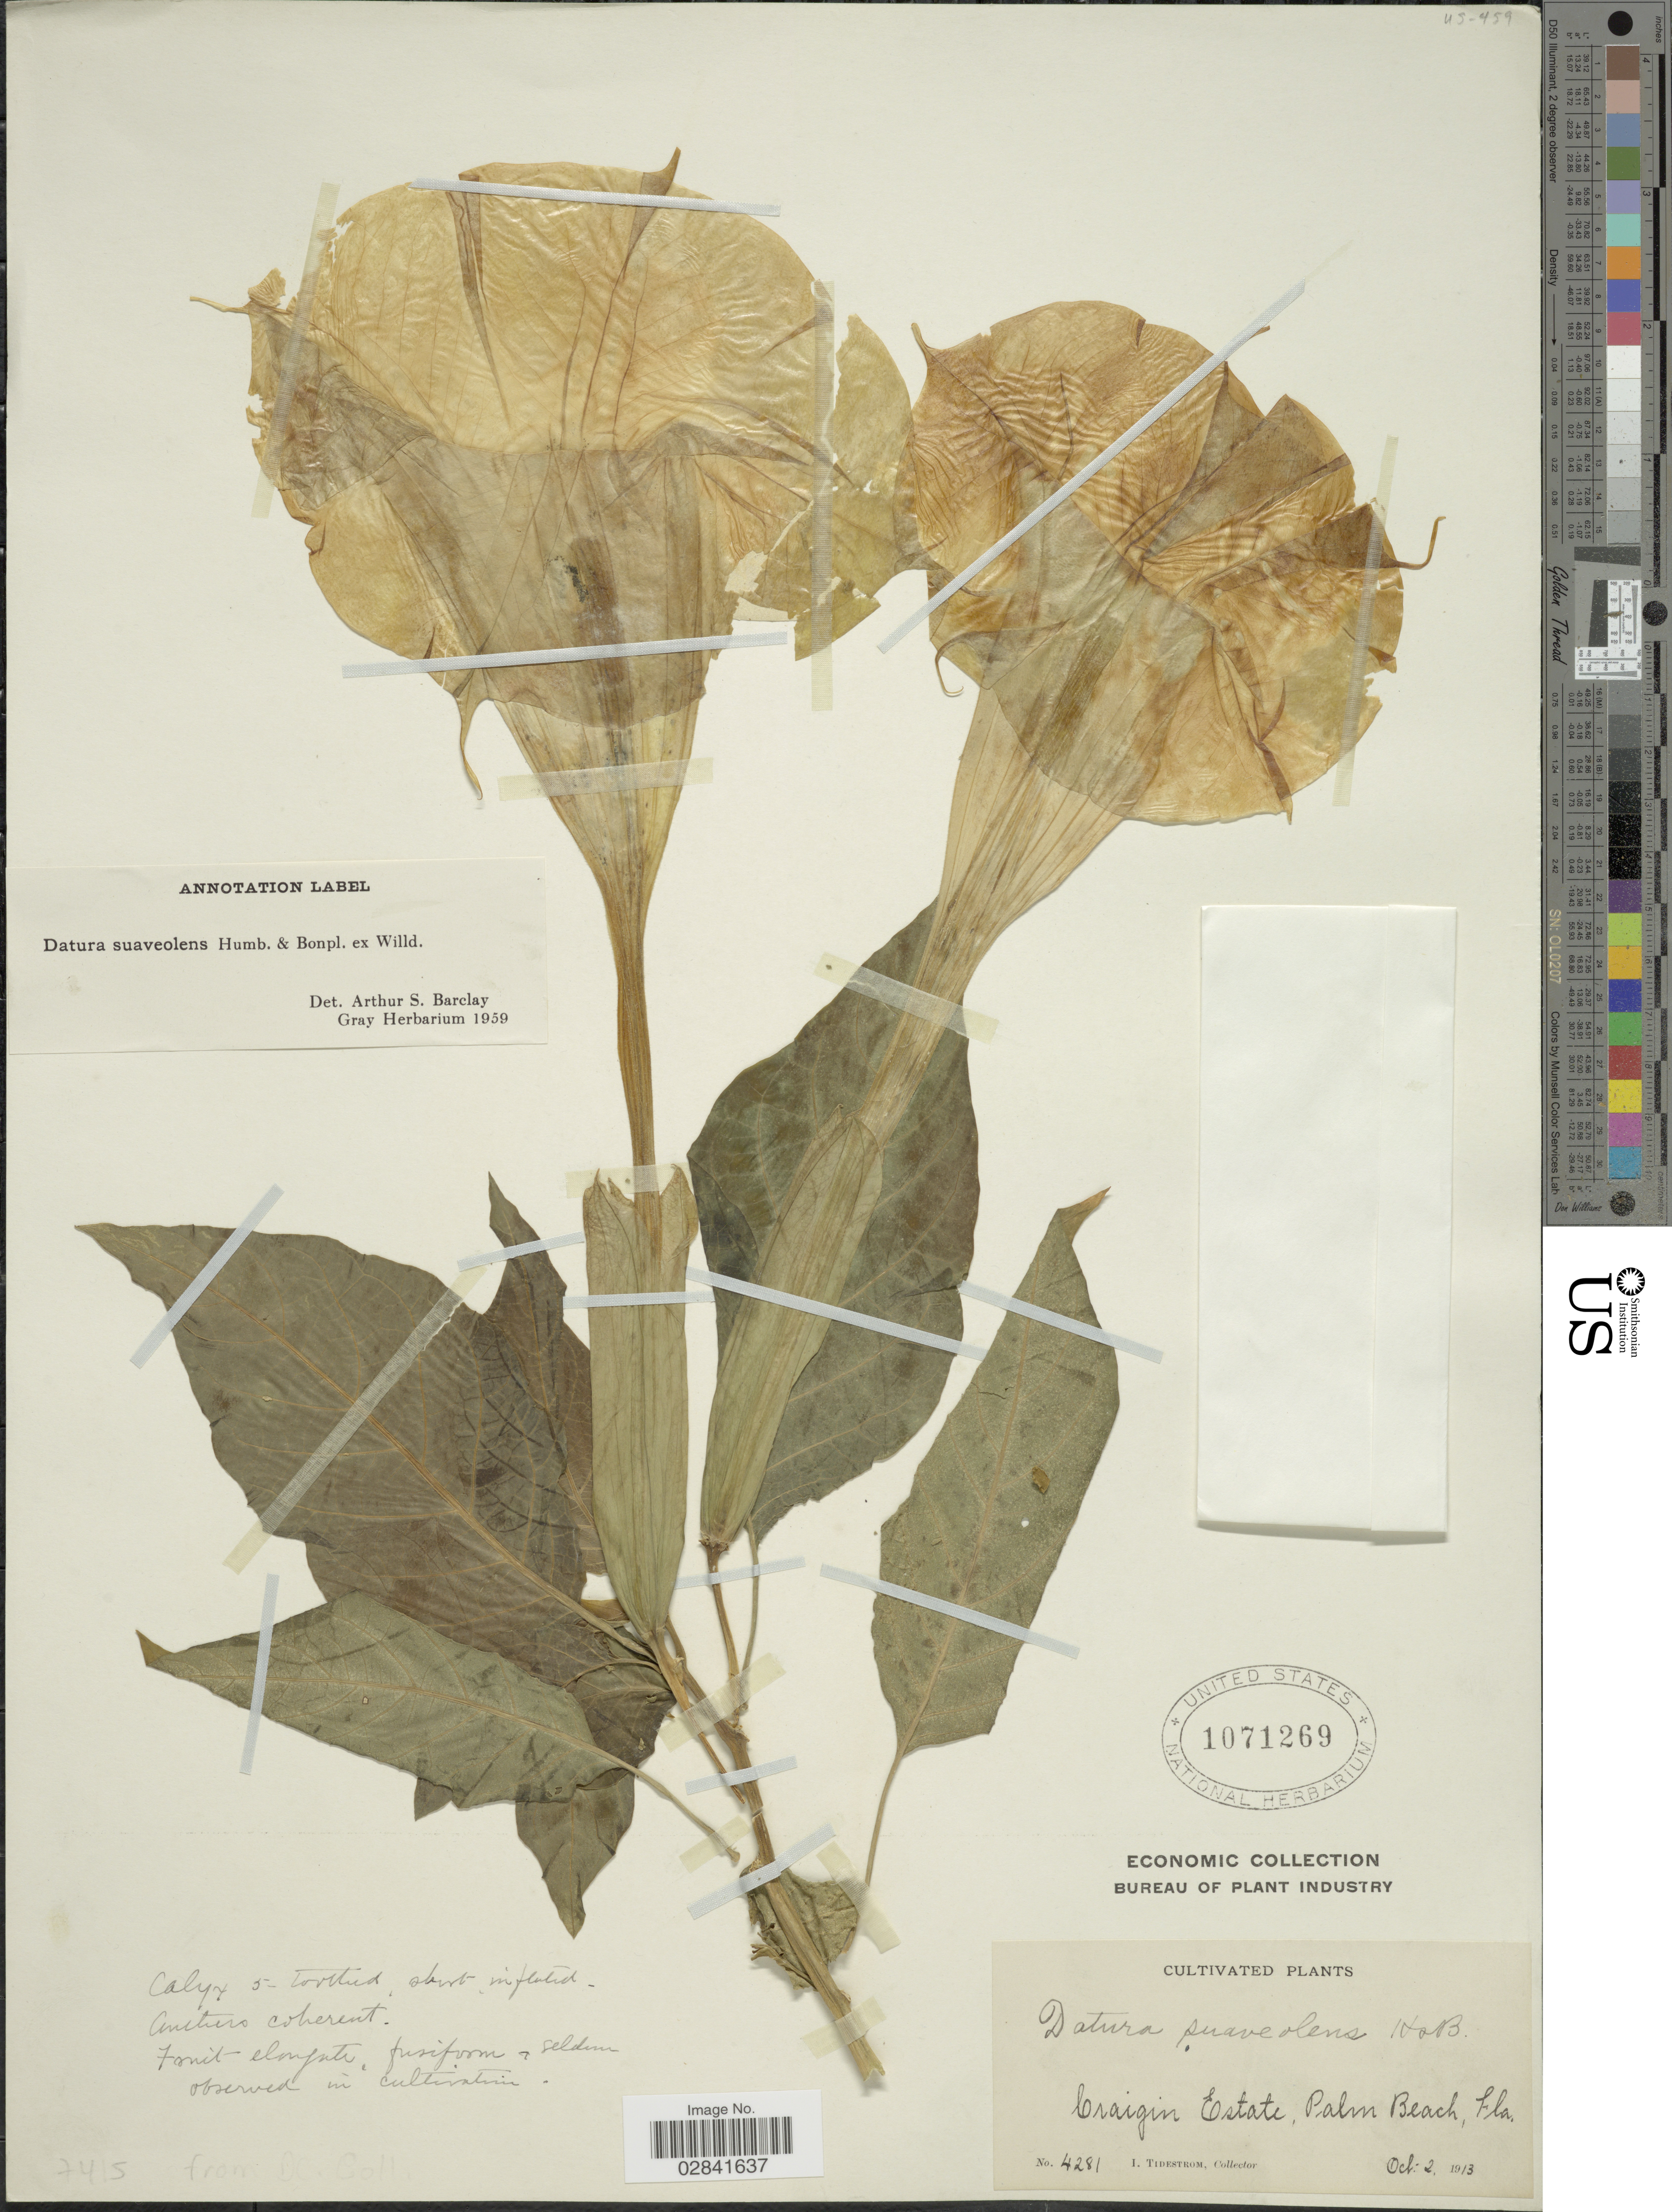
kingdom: Plantae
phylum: Tracheophyta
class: Magnoliopsida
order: Solanales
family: Solanaceae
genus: Brugmansia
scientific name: Brugmansia suaveolens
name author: (Humb. & Bonpl. ex Willd.) Brecht. & J. Presl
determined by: (US) Smithsonian Institution - National Museum of Natural History - Department of Botany (UNITED STATES)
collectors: I. F. Tidestrom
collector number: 4281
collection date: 1913-10-02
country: United States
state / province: Florida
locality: Craigin Estate, Palm Beach.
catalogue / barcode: US 1071269